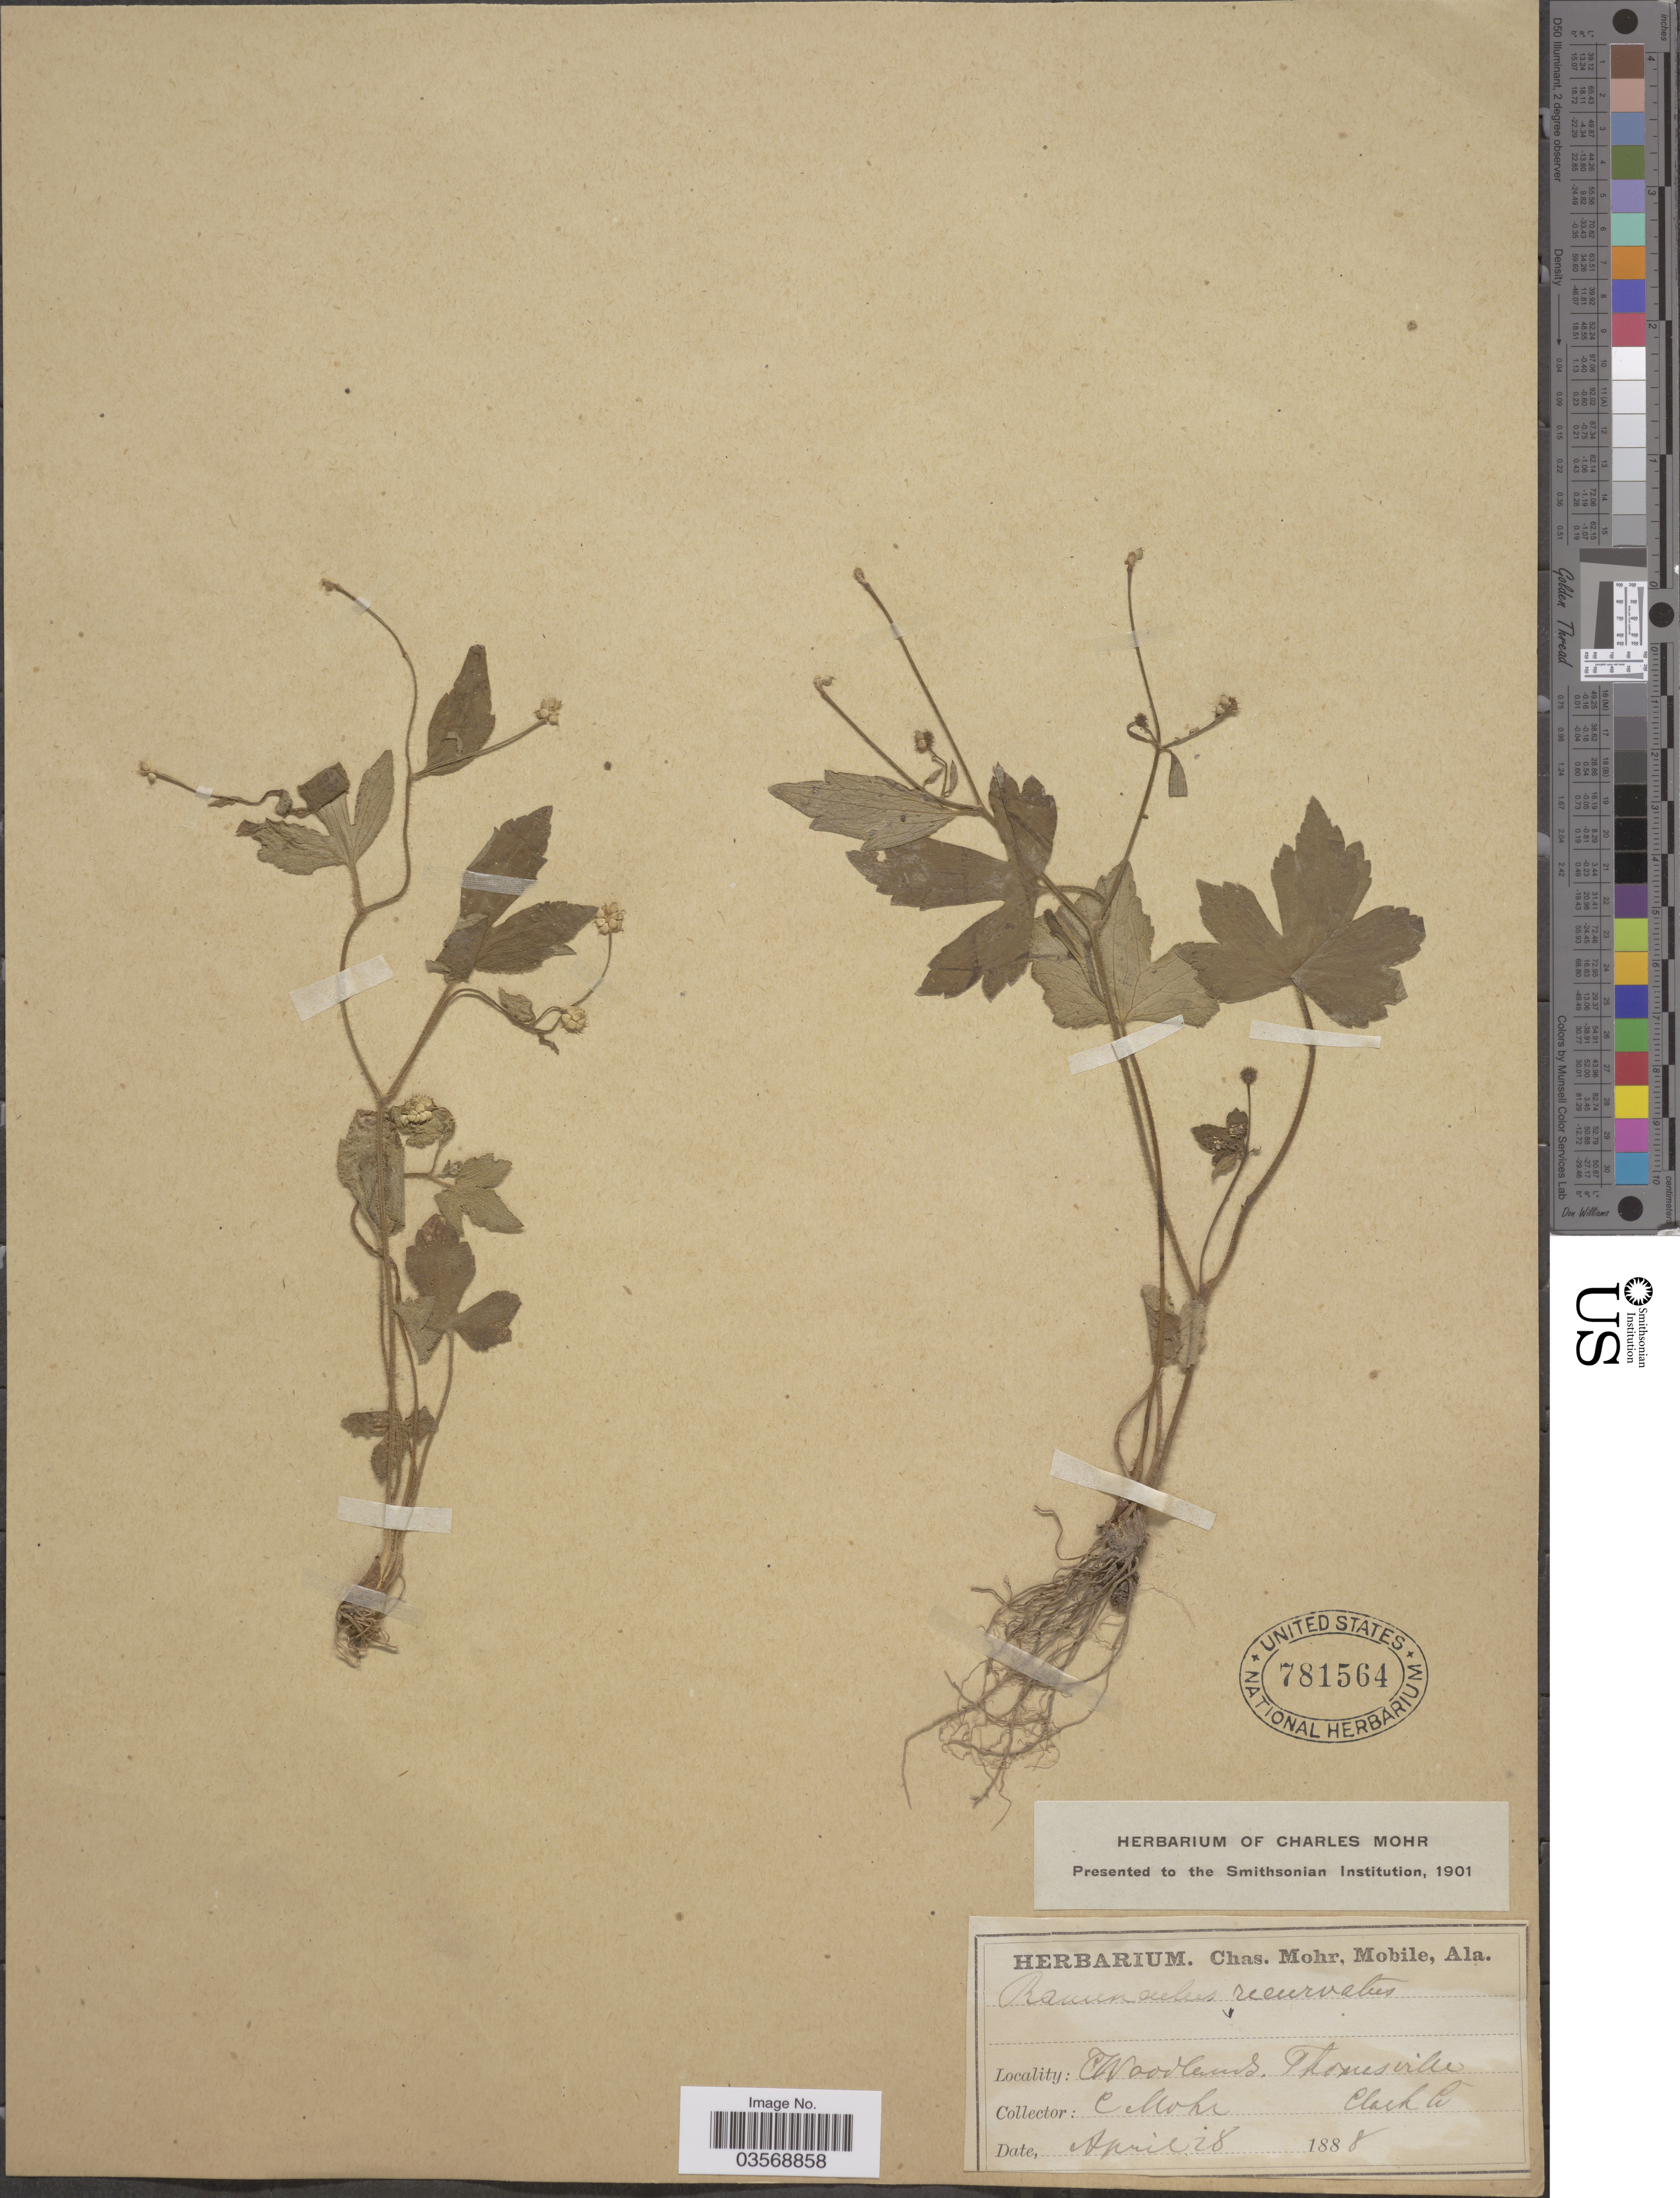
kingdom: Plantae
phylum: Tracheophyta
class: Magnoliopsida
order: Ranunculales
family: Ranunculaceae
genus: Ranunculus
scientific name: Ranunculus recurvatus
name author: Poir.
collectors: Mohr, C. T. (herbarium)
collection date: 1888-04-28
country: United States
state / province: Alabama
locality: Thomasville Clark Co.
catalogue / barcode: US 781564